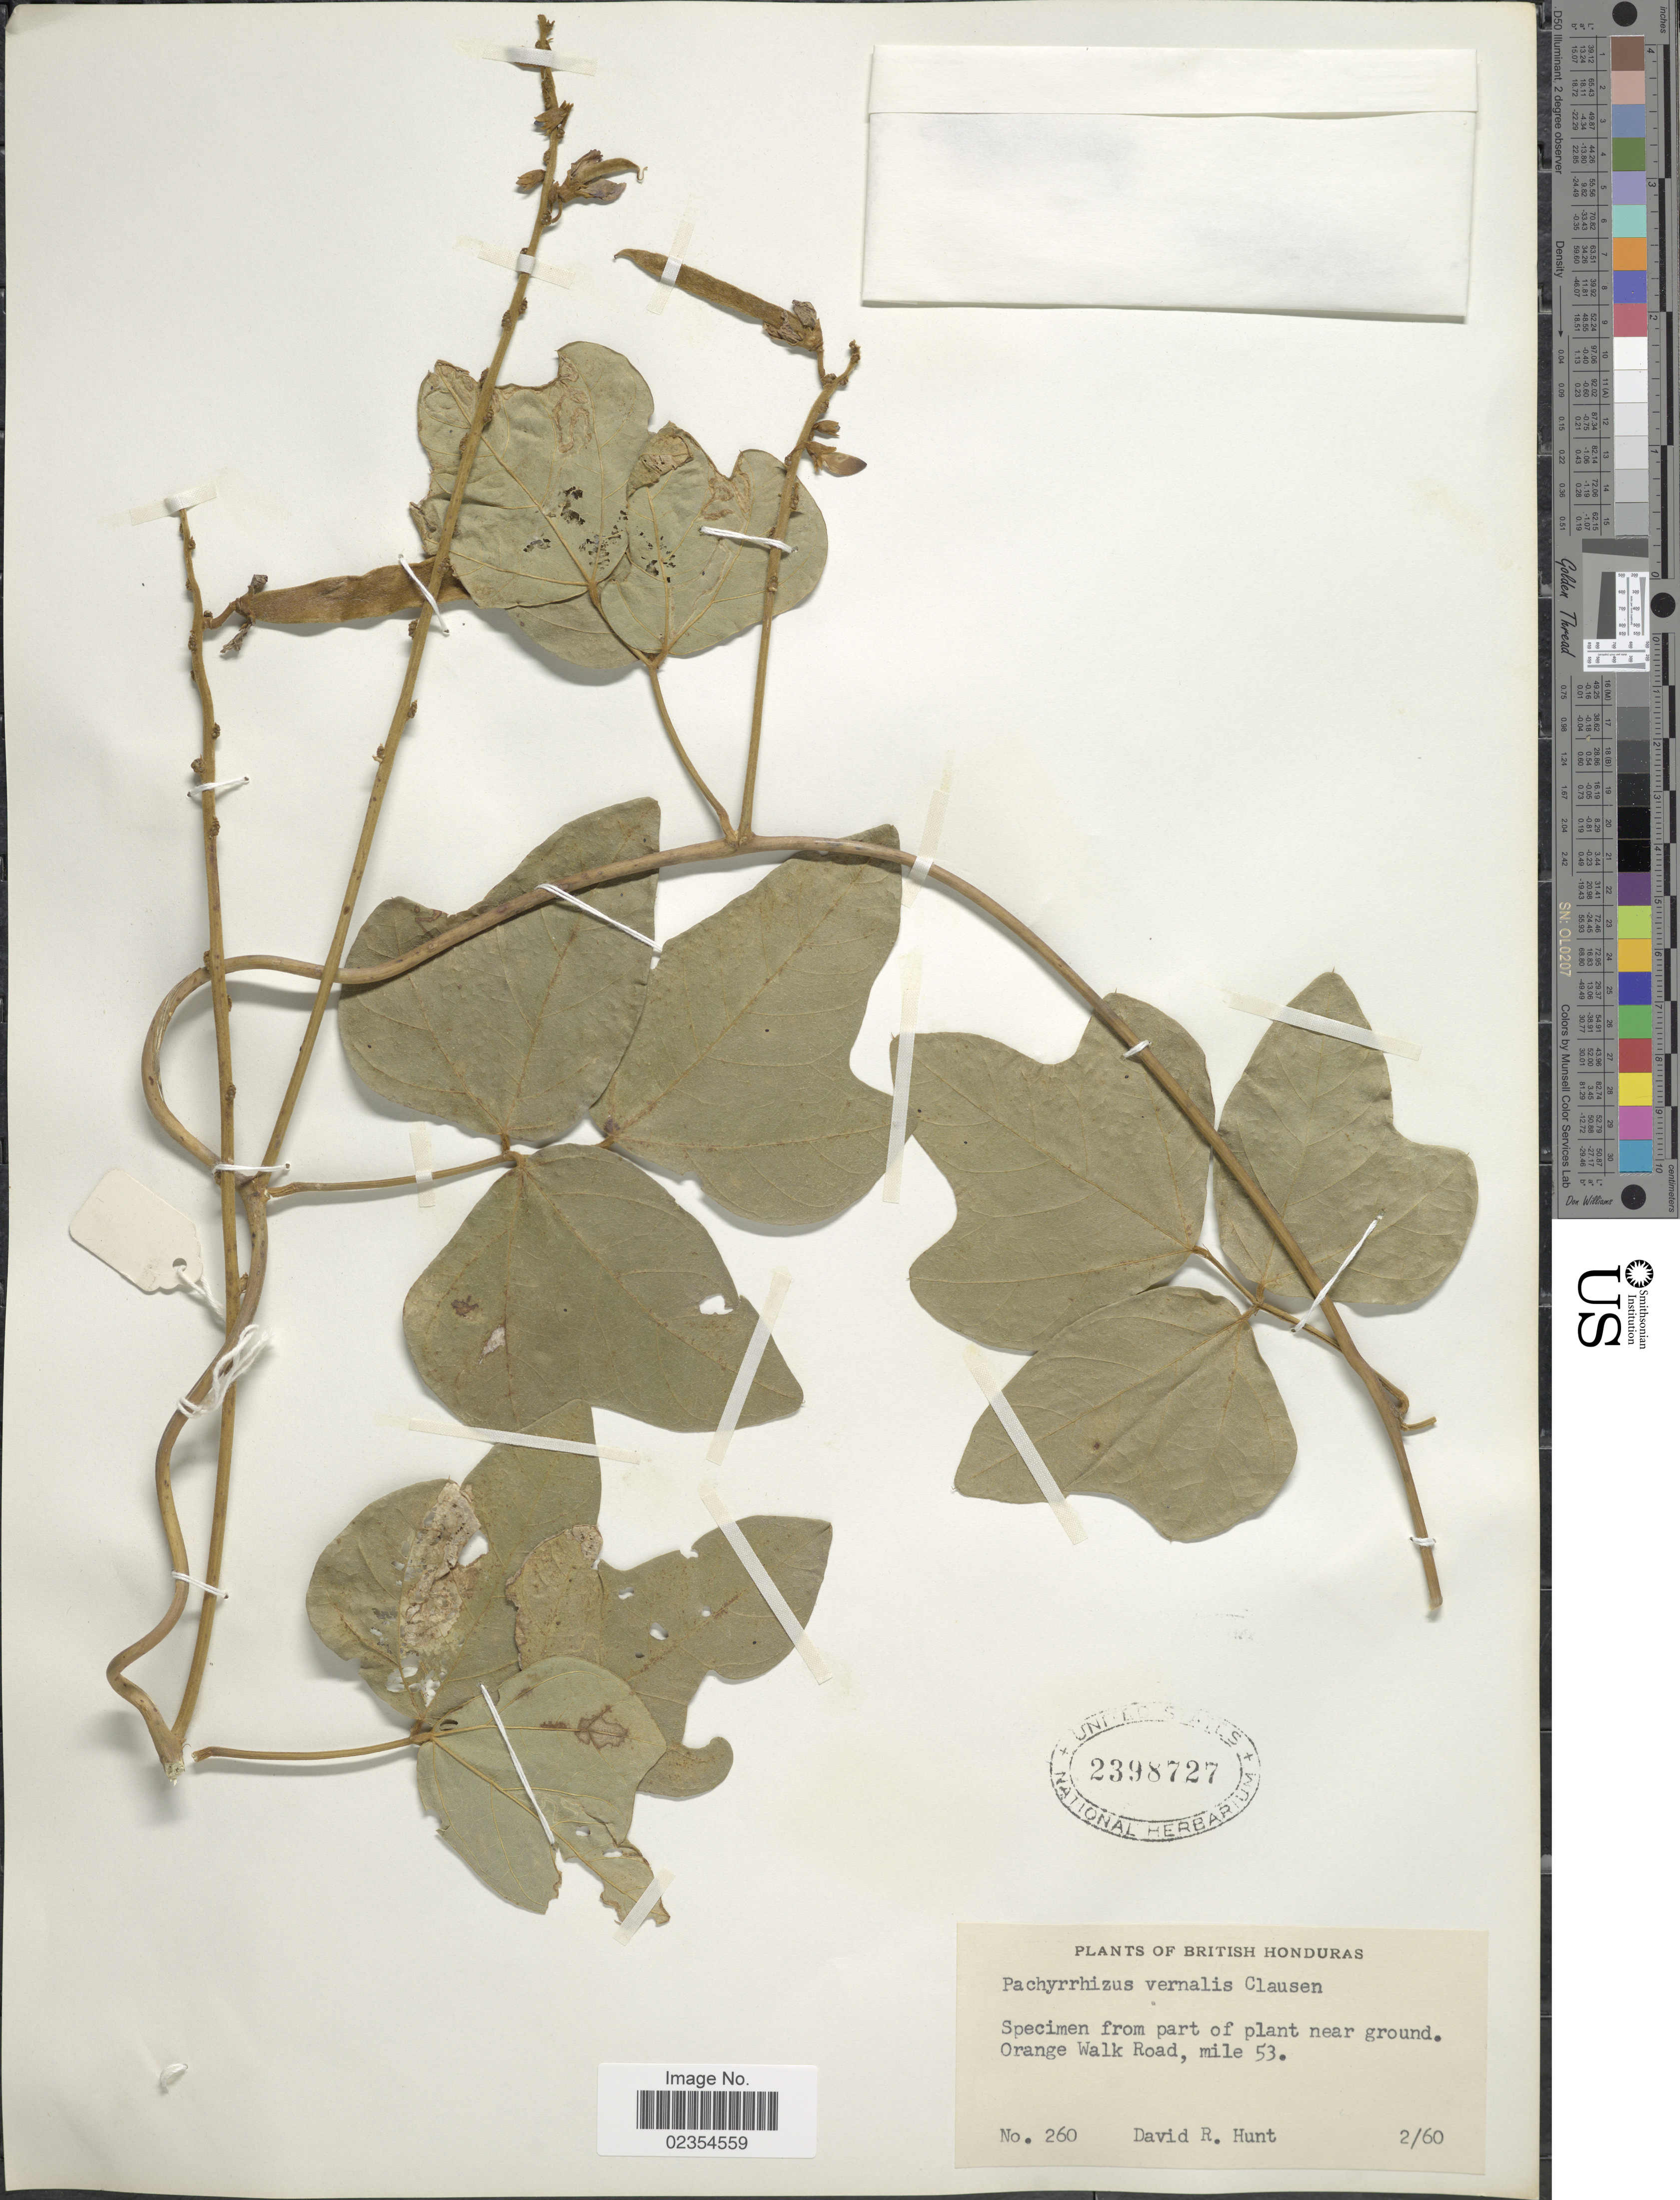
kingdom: Plantae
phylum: Tracheophyta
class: Magnoliopsida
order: Fabales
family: Fabaceae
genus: Pachyrhizus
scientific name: Pachyrhizus vernalis var. typicus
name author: R.T. Clausen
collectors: D. R. Hunt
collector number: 260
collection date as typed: Transcribed d/m/y: /2/60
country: Belize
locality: British Honduras, Orange Walk Road, mile 53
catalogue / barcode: US 2398727